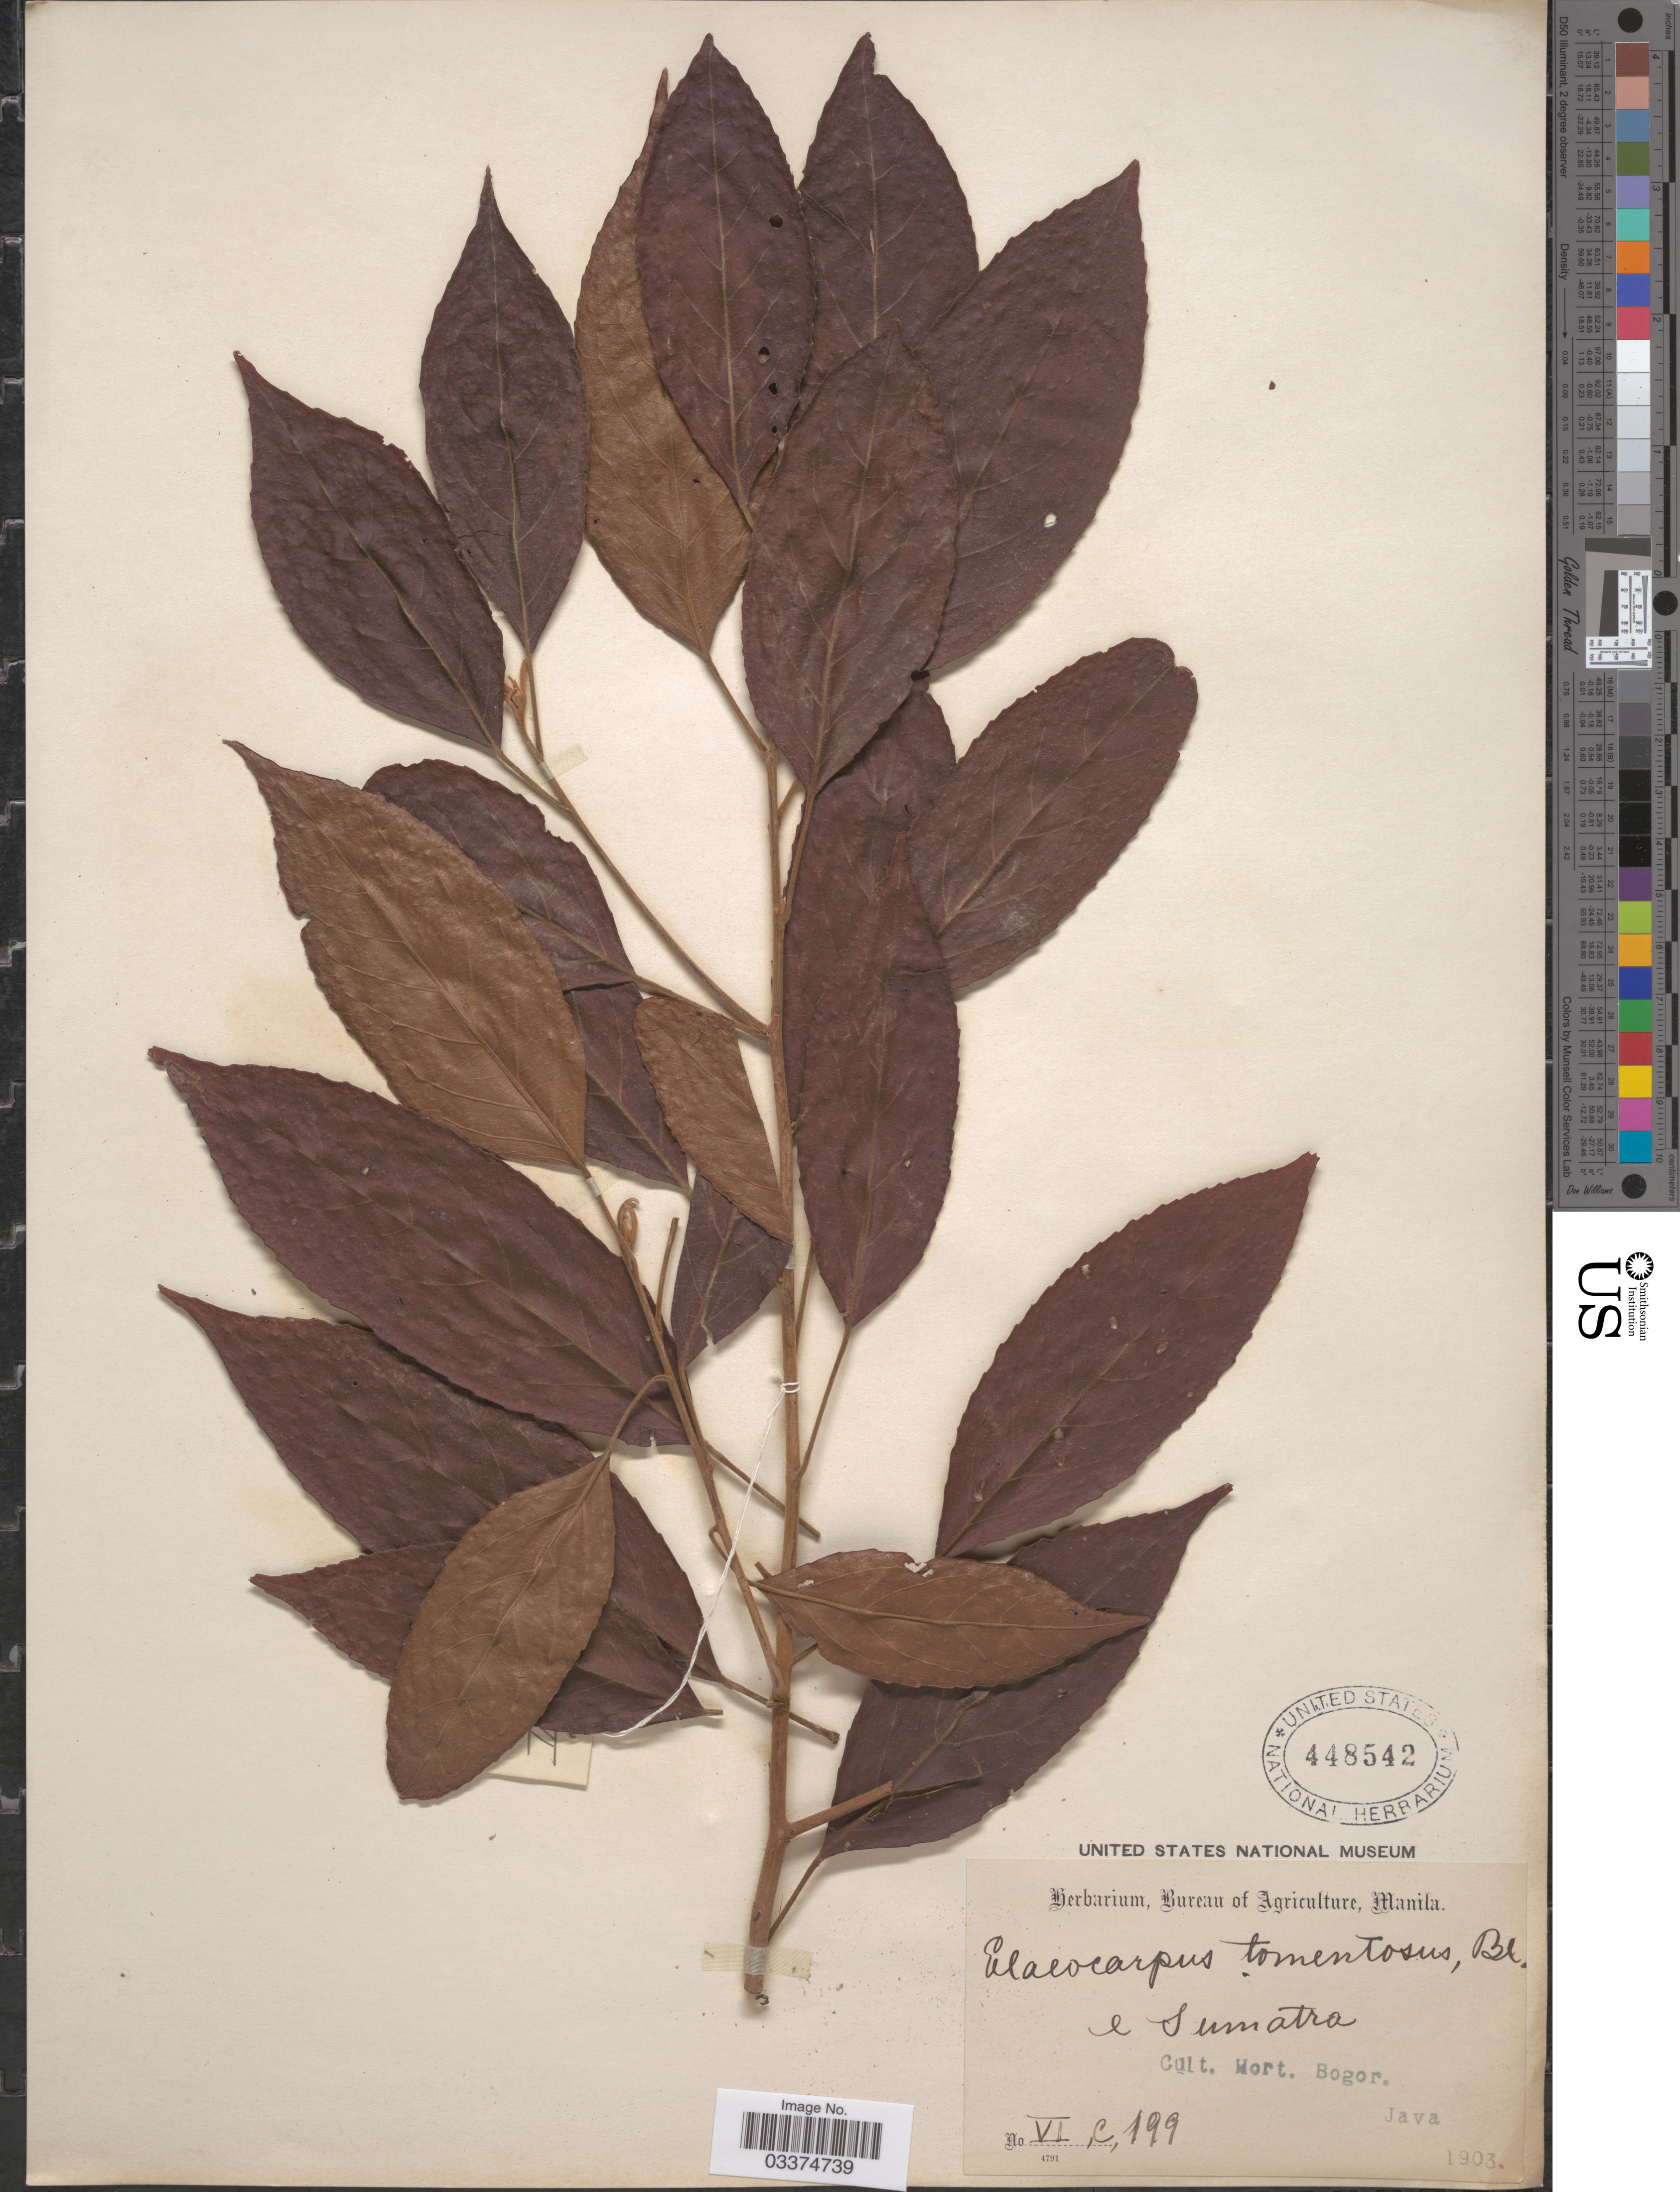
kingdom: Plantae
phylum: Tracheophyta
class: Magnoliopsida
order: Oxalidales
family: Elaeocarpaceae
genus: Elaeocarpus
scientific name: Elaeocarpus stipularis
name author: Blume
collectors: ex Herb. Bur. Agric. Manila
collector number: VI,C,199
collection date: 1903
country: Indonesia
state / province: Java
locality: Cult. Hort. Bogor.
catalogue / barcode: US 448542